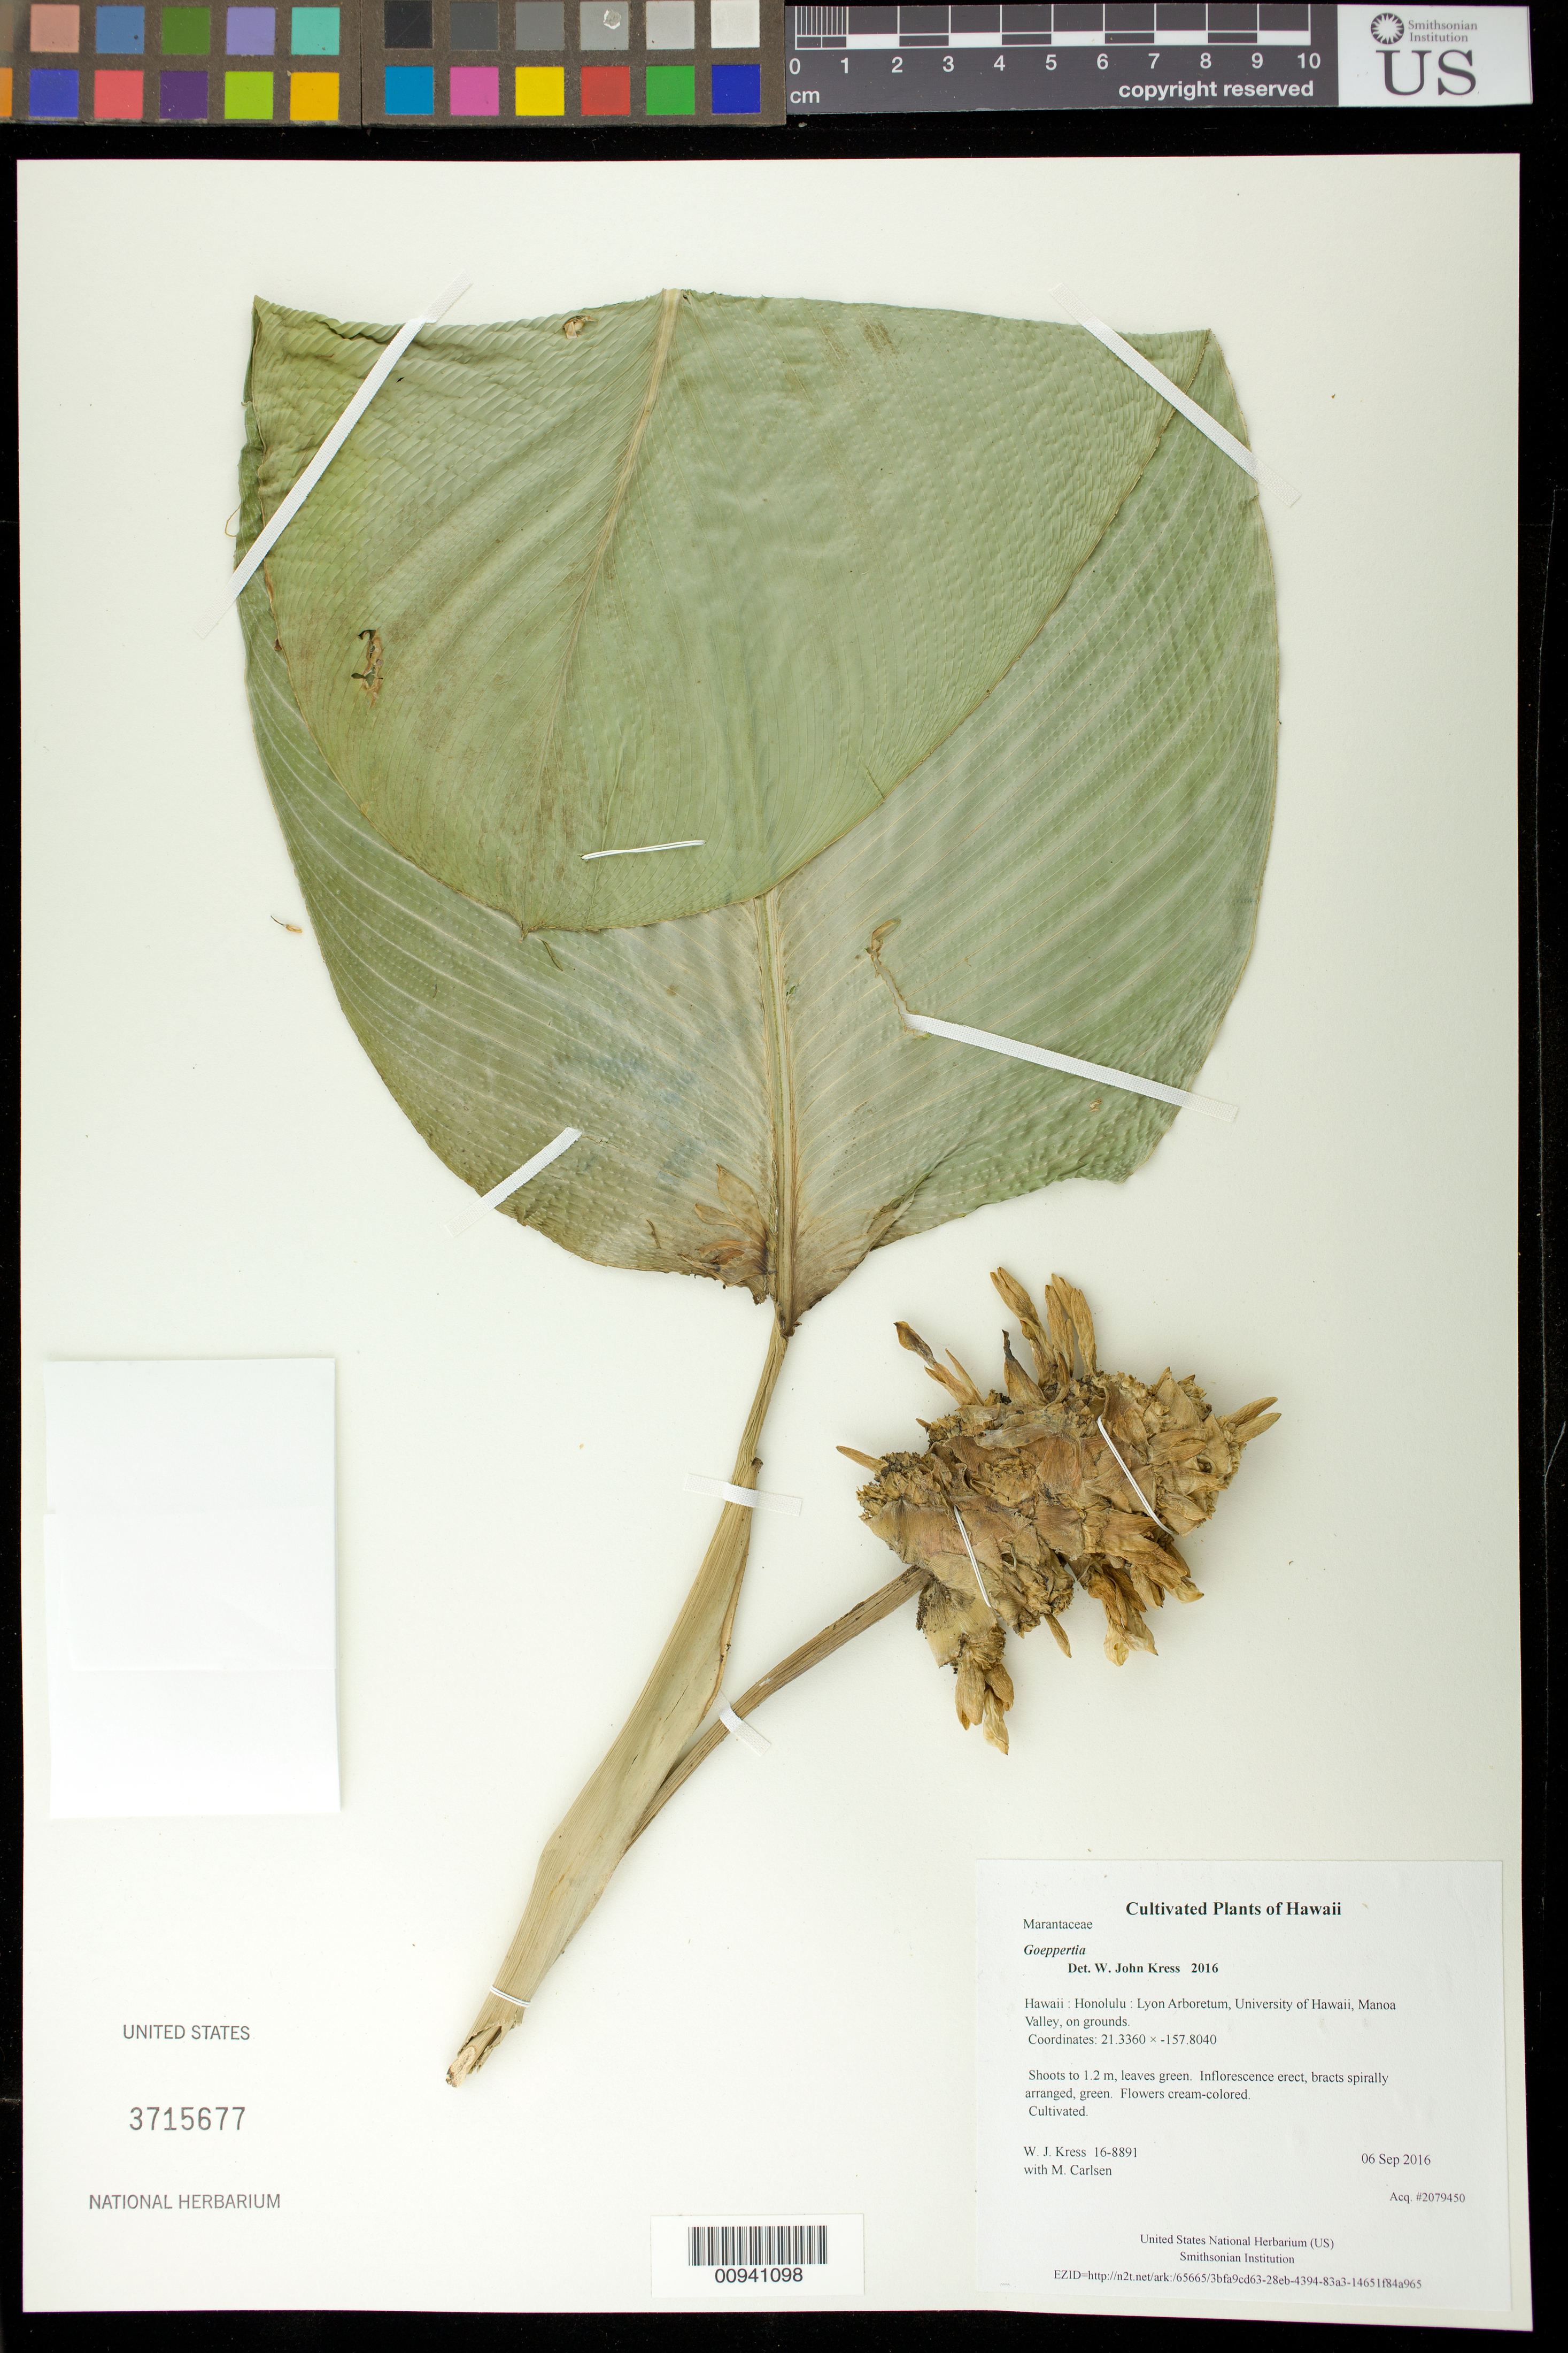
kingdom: Plantae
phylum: Tracheophyta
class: Magnoliopsida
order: Gentianales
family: Gentianaceae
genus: Goeppertia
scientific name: Goeppertia sp.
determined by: Kress, W. J., (US), Smithsonian Institution - National Museum of Natural History (UNITED STATES)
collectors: W. J. Kress & M. M. Carlsen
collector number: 16-8891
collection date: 2016-09-06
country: United States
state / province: Hawaii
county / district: Honolulu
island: Oahu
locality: Lyon Arboretum, University of Hawaii, Manoa Valley, on grounds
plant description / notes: Frozen tissue stored in Biorepository at AG5NN47; dried tissue stored at AG5NN46.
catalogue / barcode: US 3715677